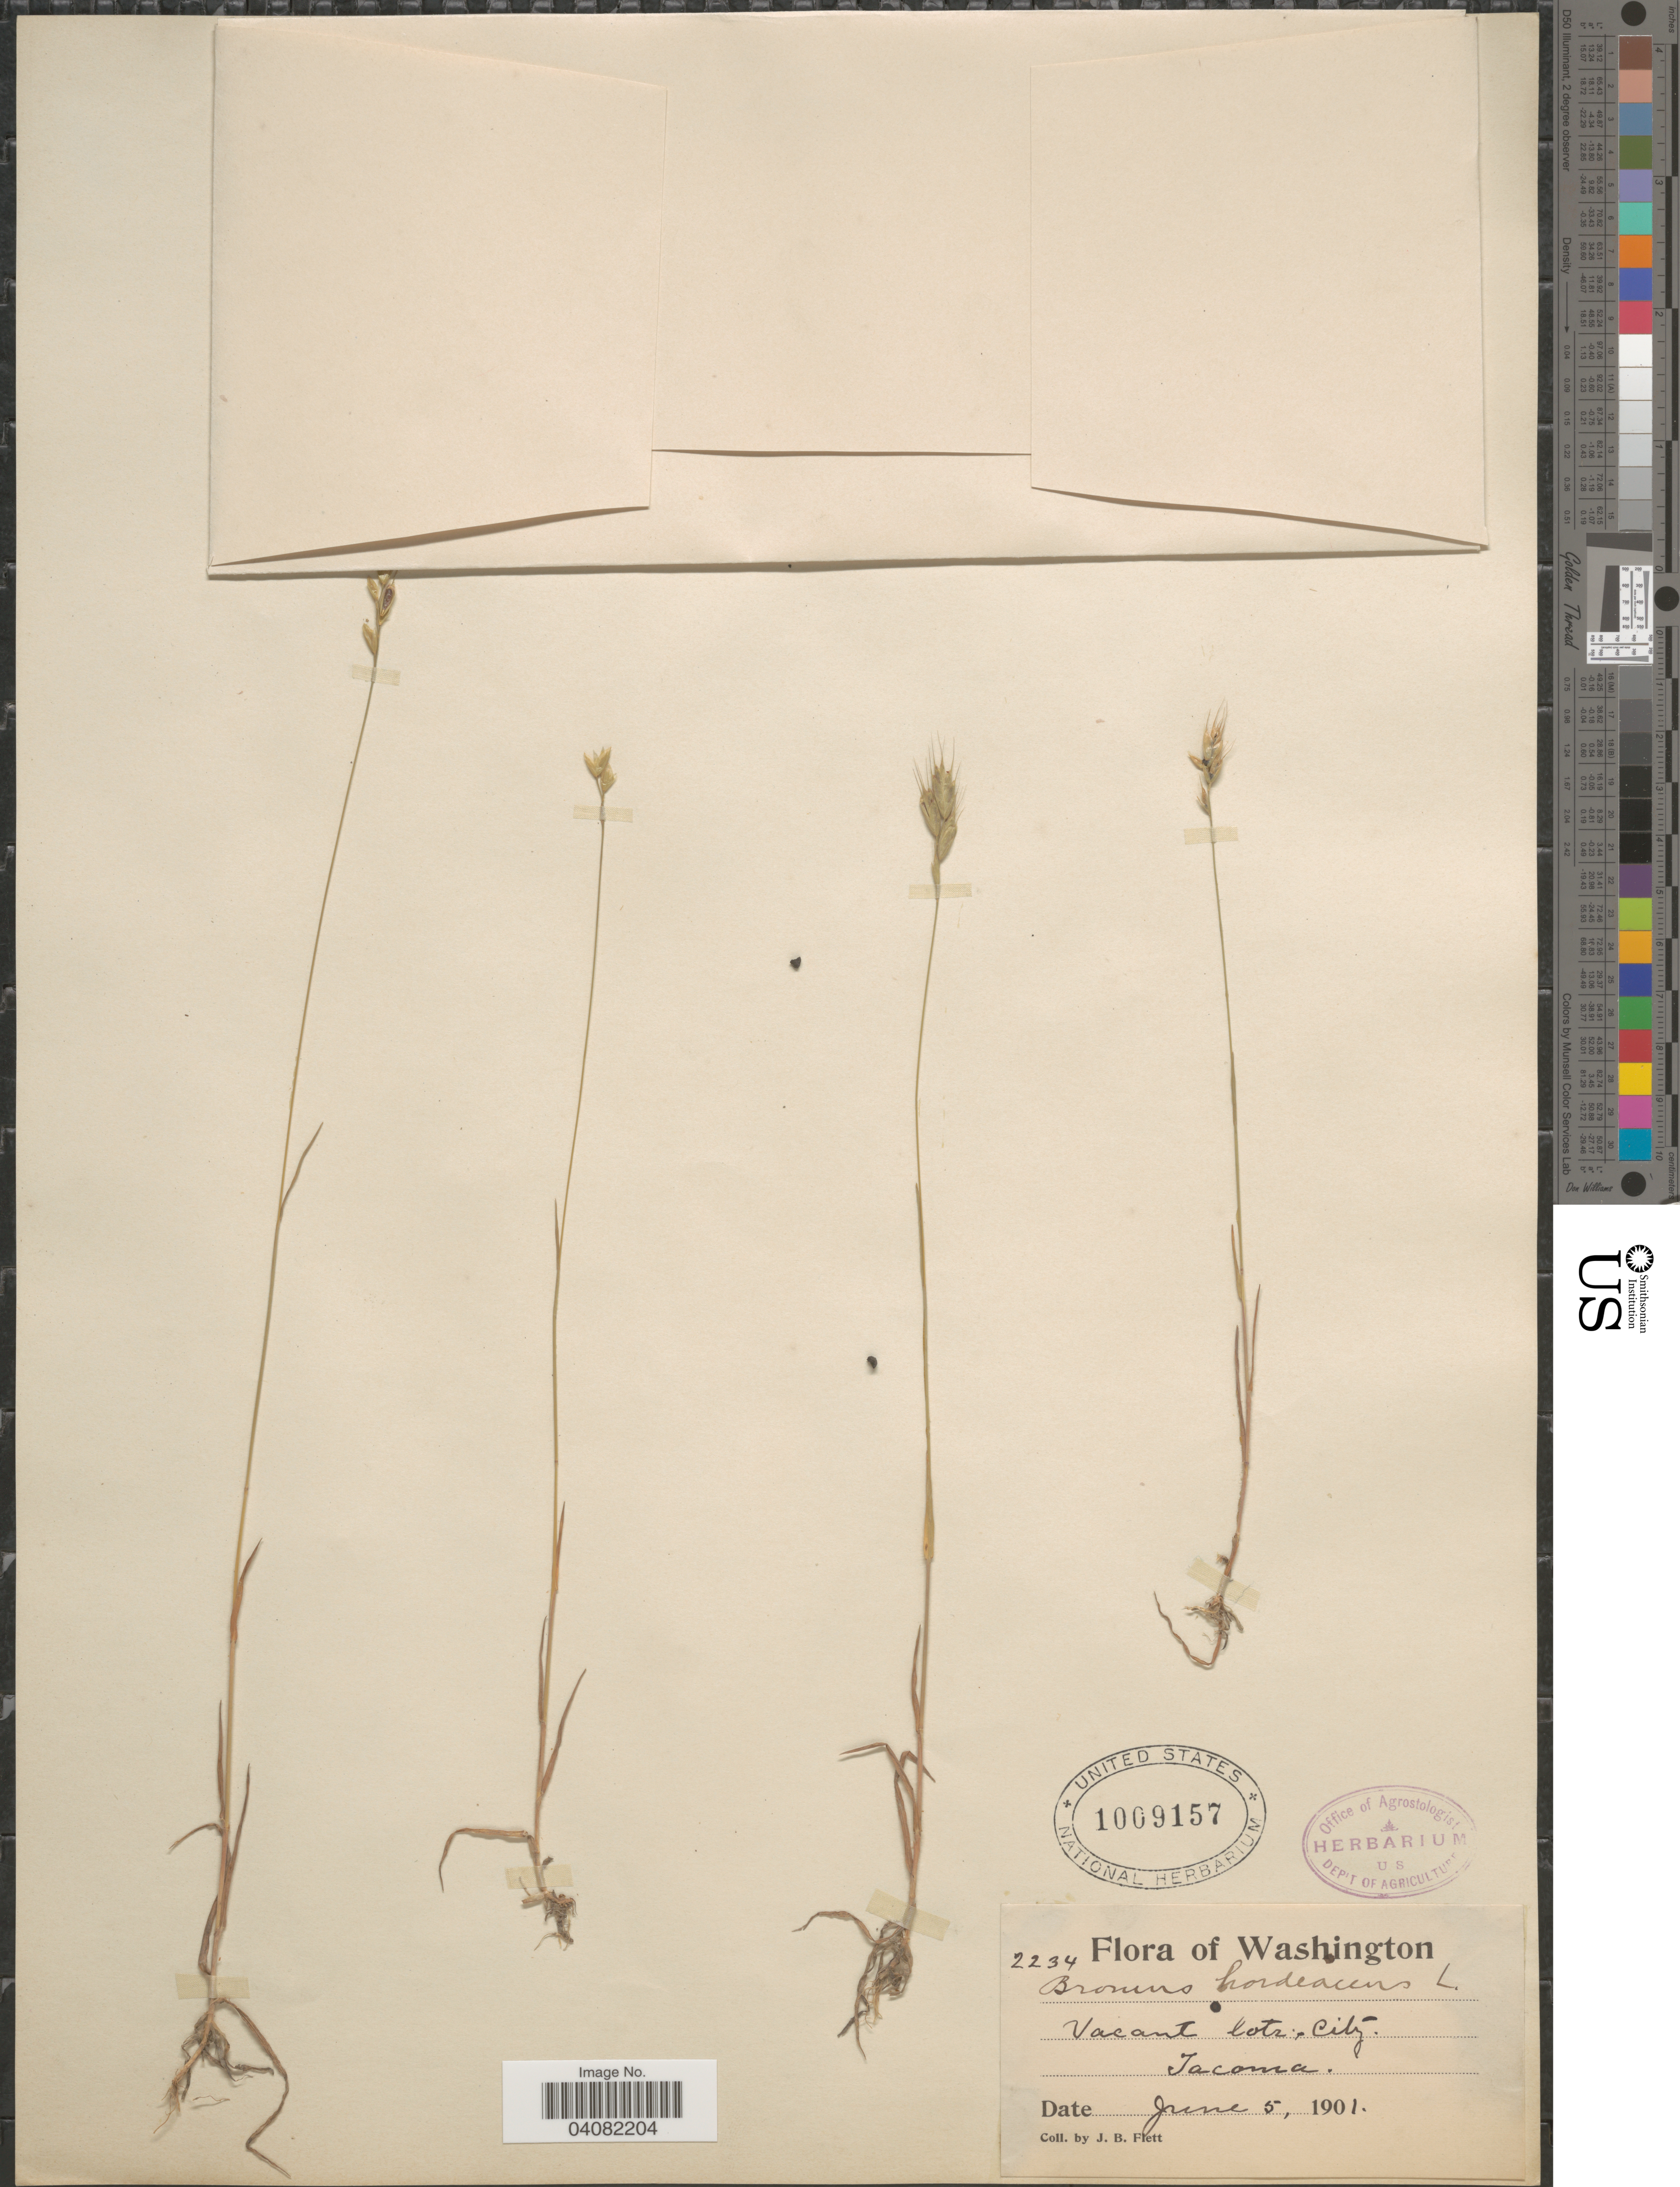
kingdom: Plantae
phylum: Tracheophyta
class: Liliopsida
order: Poales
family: Poaceae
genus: Bromus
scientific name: Bromus hordeaceus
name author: L.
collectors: J. Flett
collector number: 2234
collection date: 1901-06-05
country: United States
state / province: Washington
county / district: Pierce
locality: Vacant lots, City. Tacoma.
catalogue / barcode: US 1009157